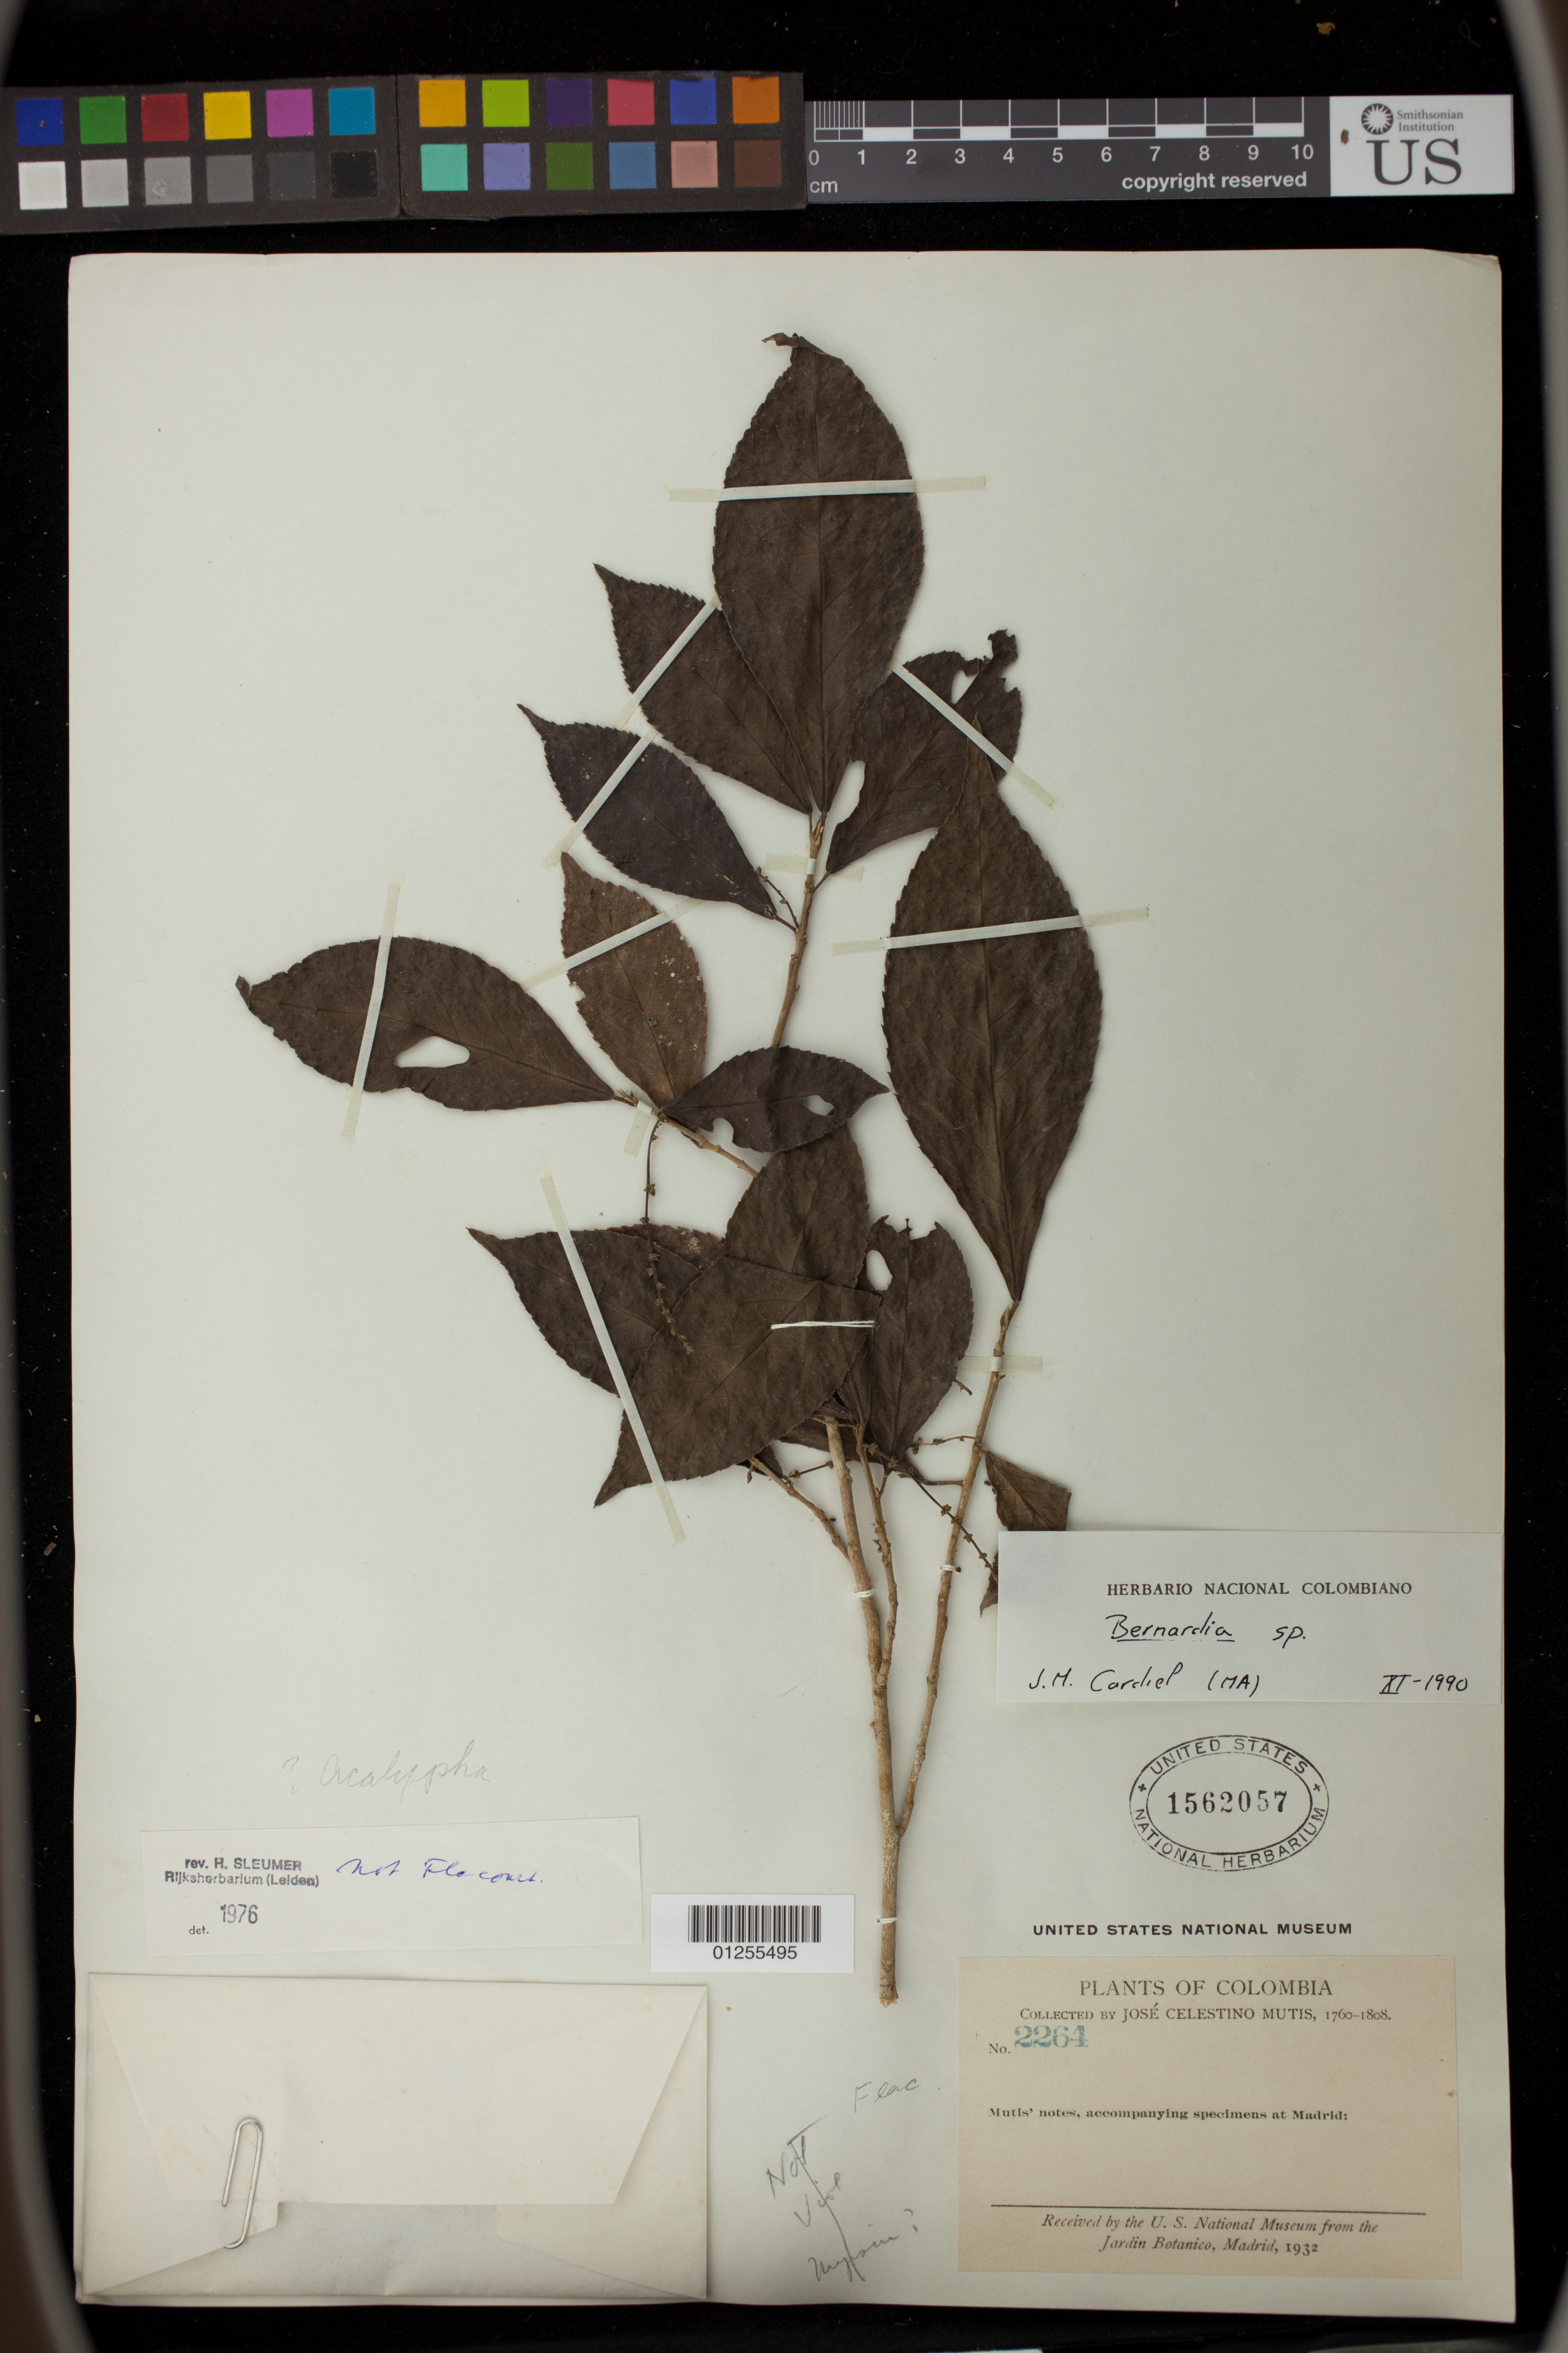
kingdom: Plantae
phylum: Tracheophyta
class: Magnoliopsida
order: Malpighiales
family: Euphorbiaceae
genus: Bernardia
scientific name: Bernardia sp.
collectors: J. C. B. Mutis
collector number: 2264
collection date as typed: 1760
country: Colombia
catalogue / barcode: US 1562057